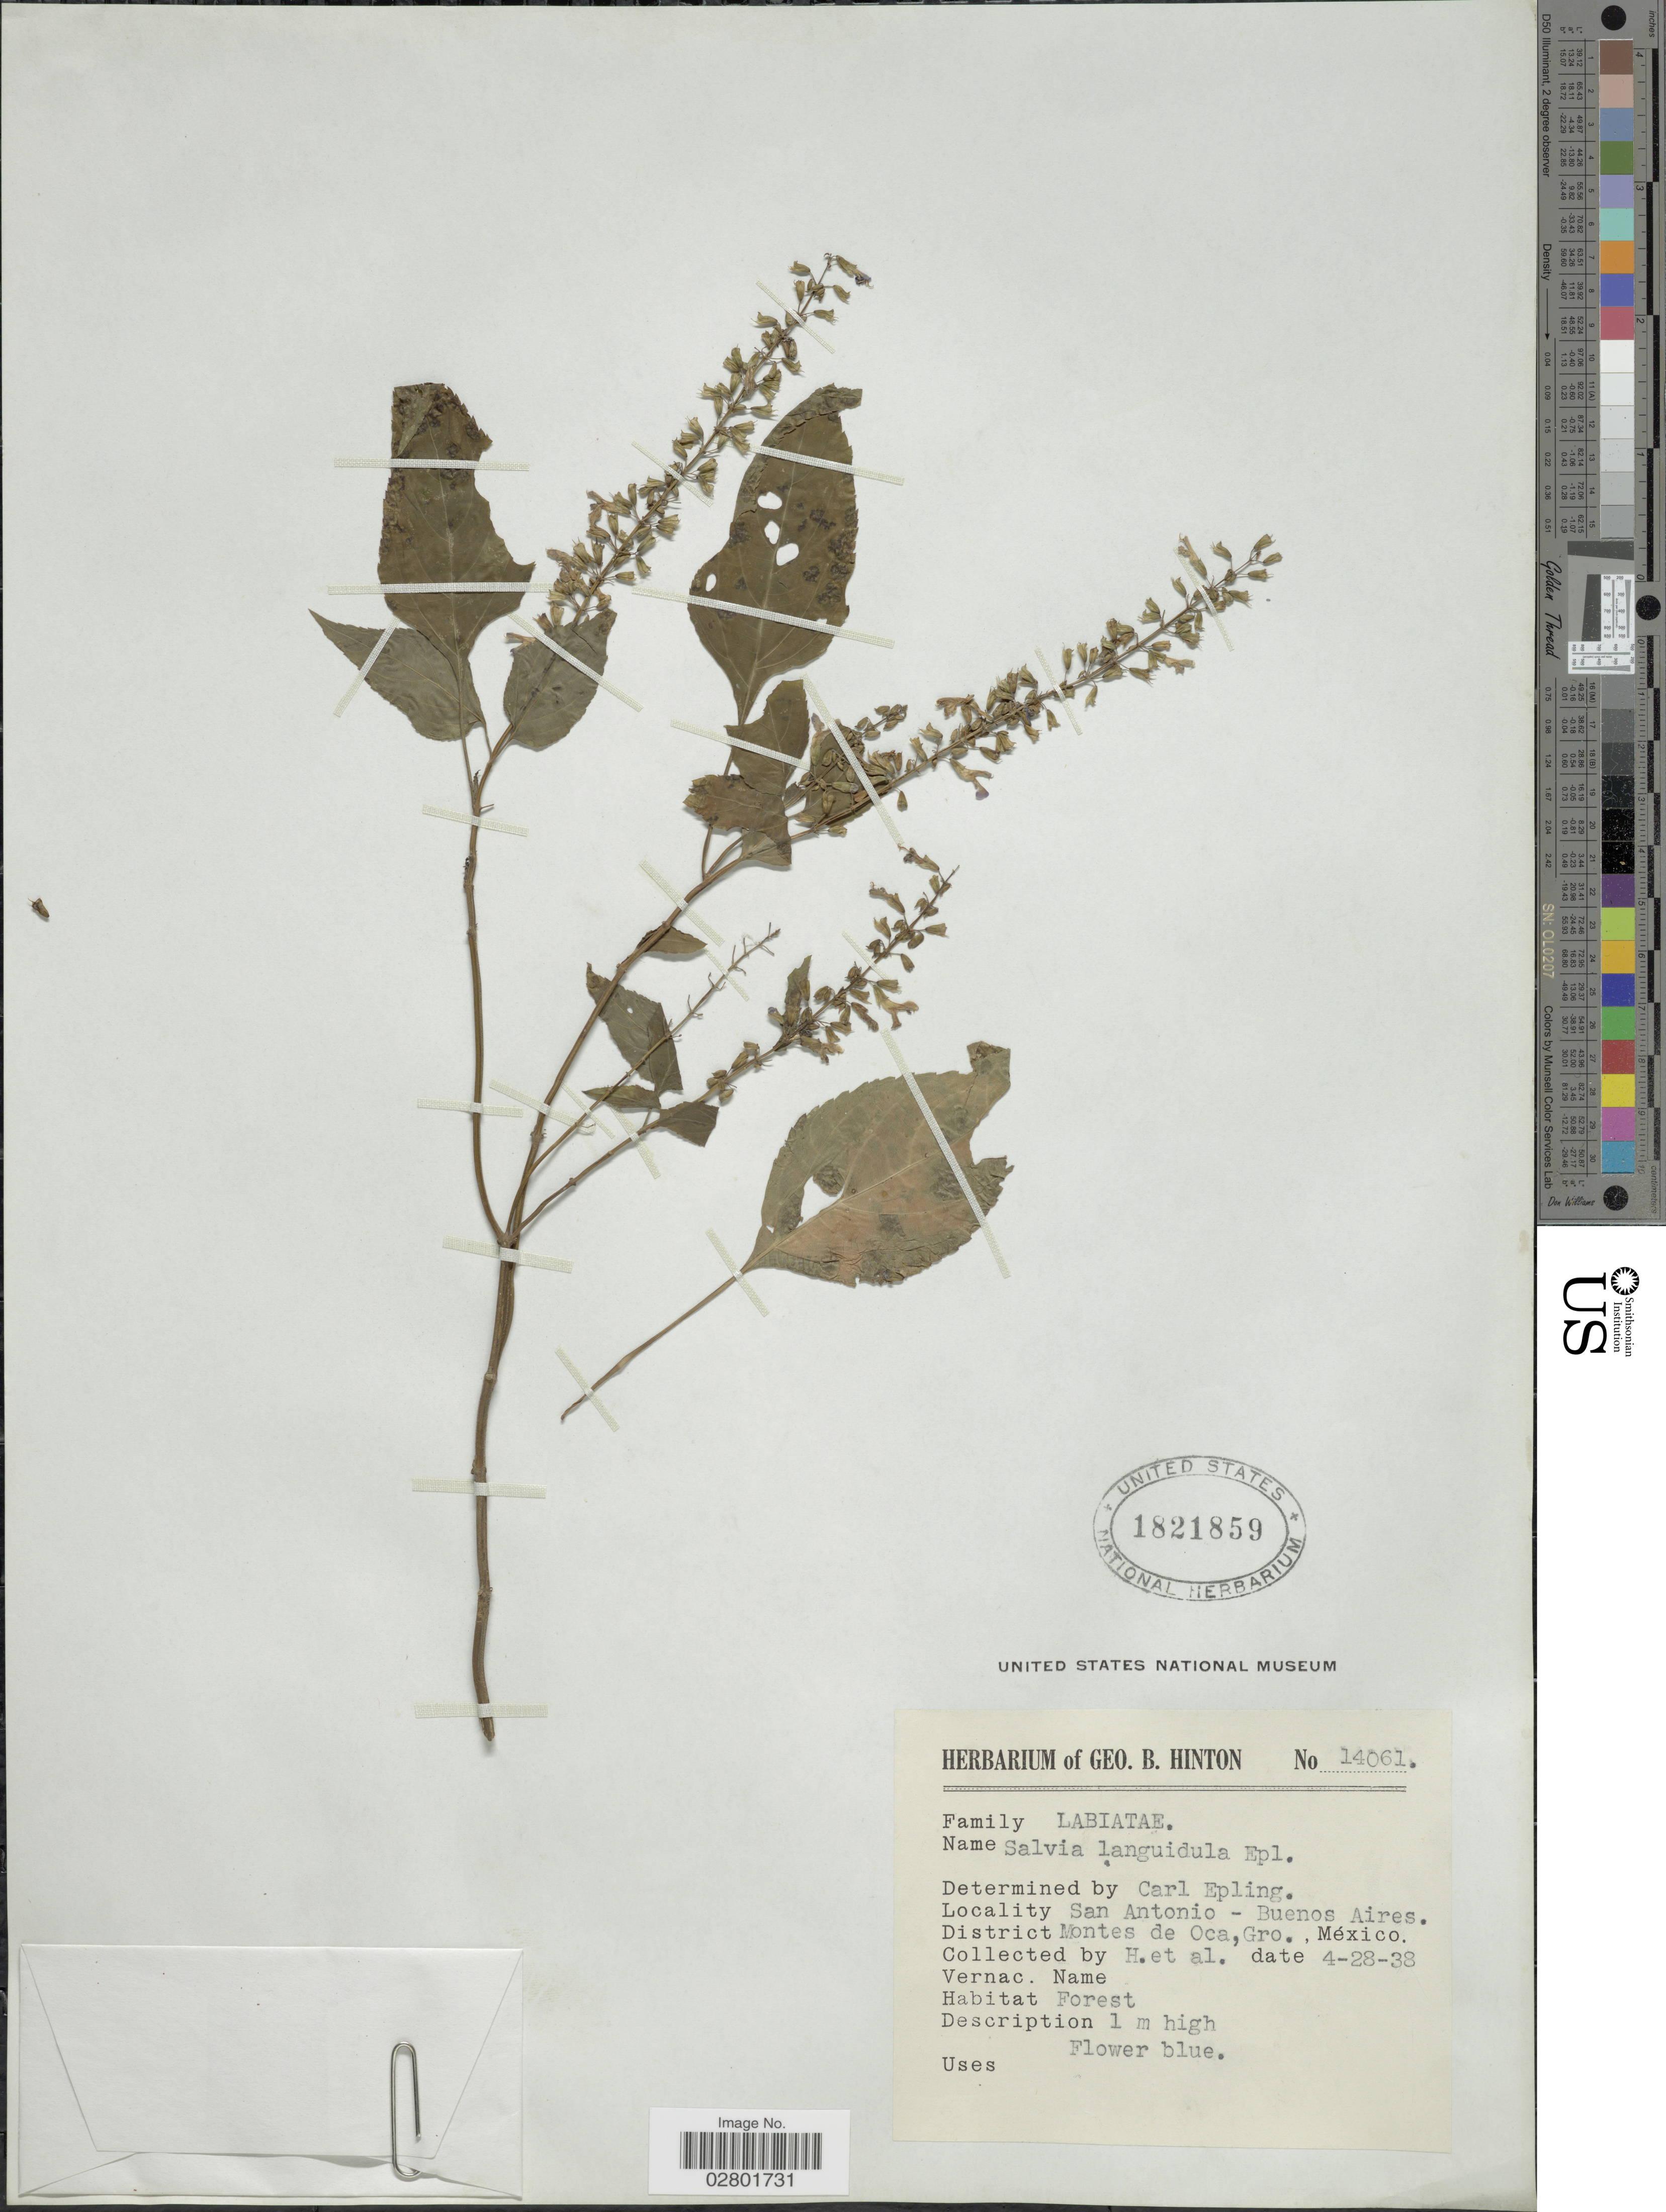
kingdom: Plantae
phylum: Tracheophyta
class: Magnoliopsida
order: Lamiales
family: Lamiaceae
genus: Salvia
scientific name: Salvia languidula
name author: Epling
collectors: G. B. Hinton & et al.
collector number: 14061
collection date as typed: Transcribed d/m/y: 28/4/38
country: Mexico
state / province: Guerrero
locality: San Antonio - Buenos Aires. District Montes de Oca.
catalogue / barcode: US 1821859